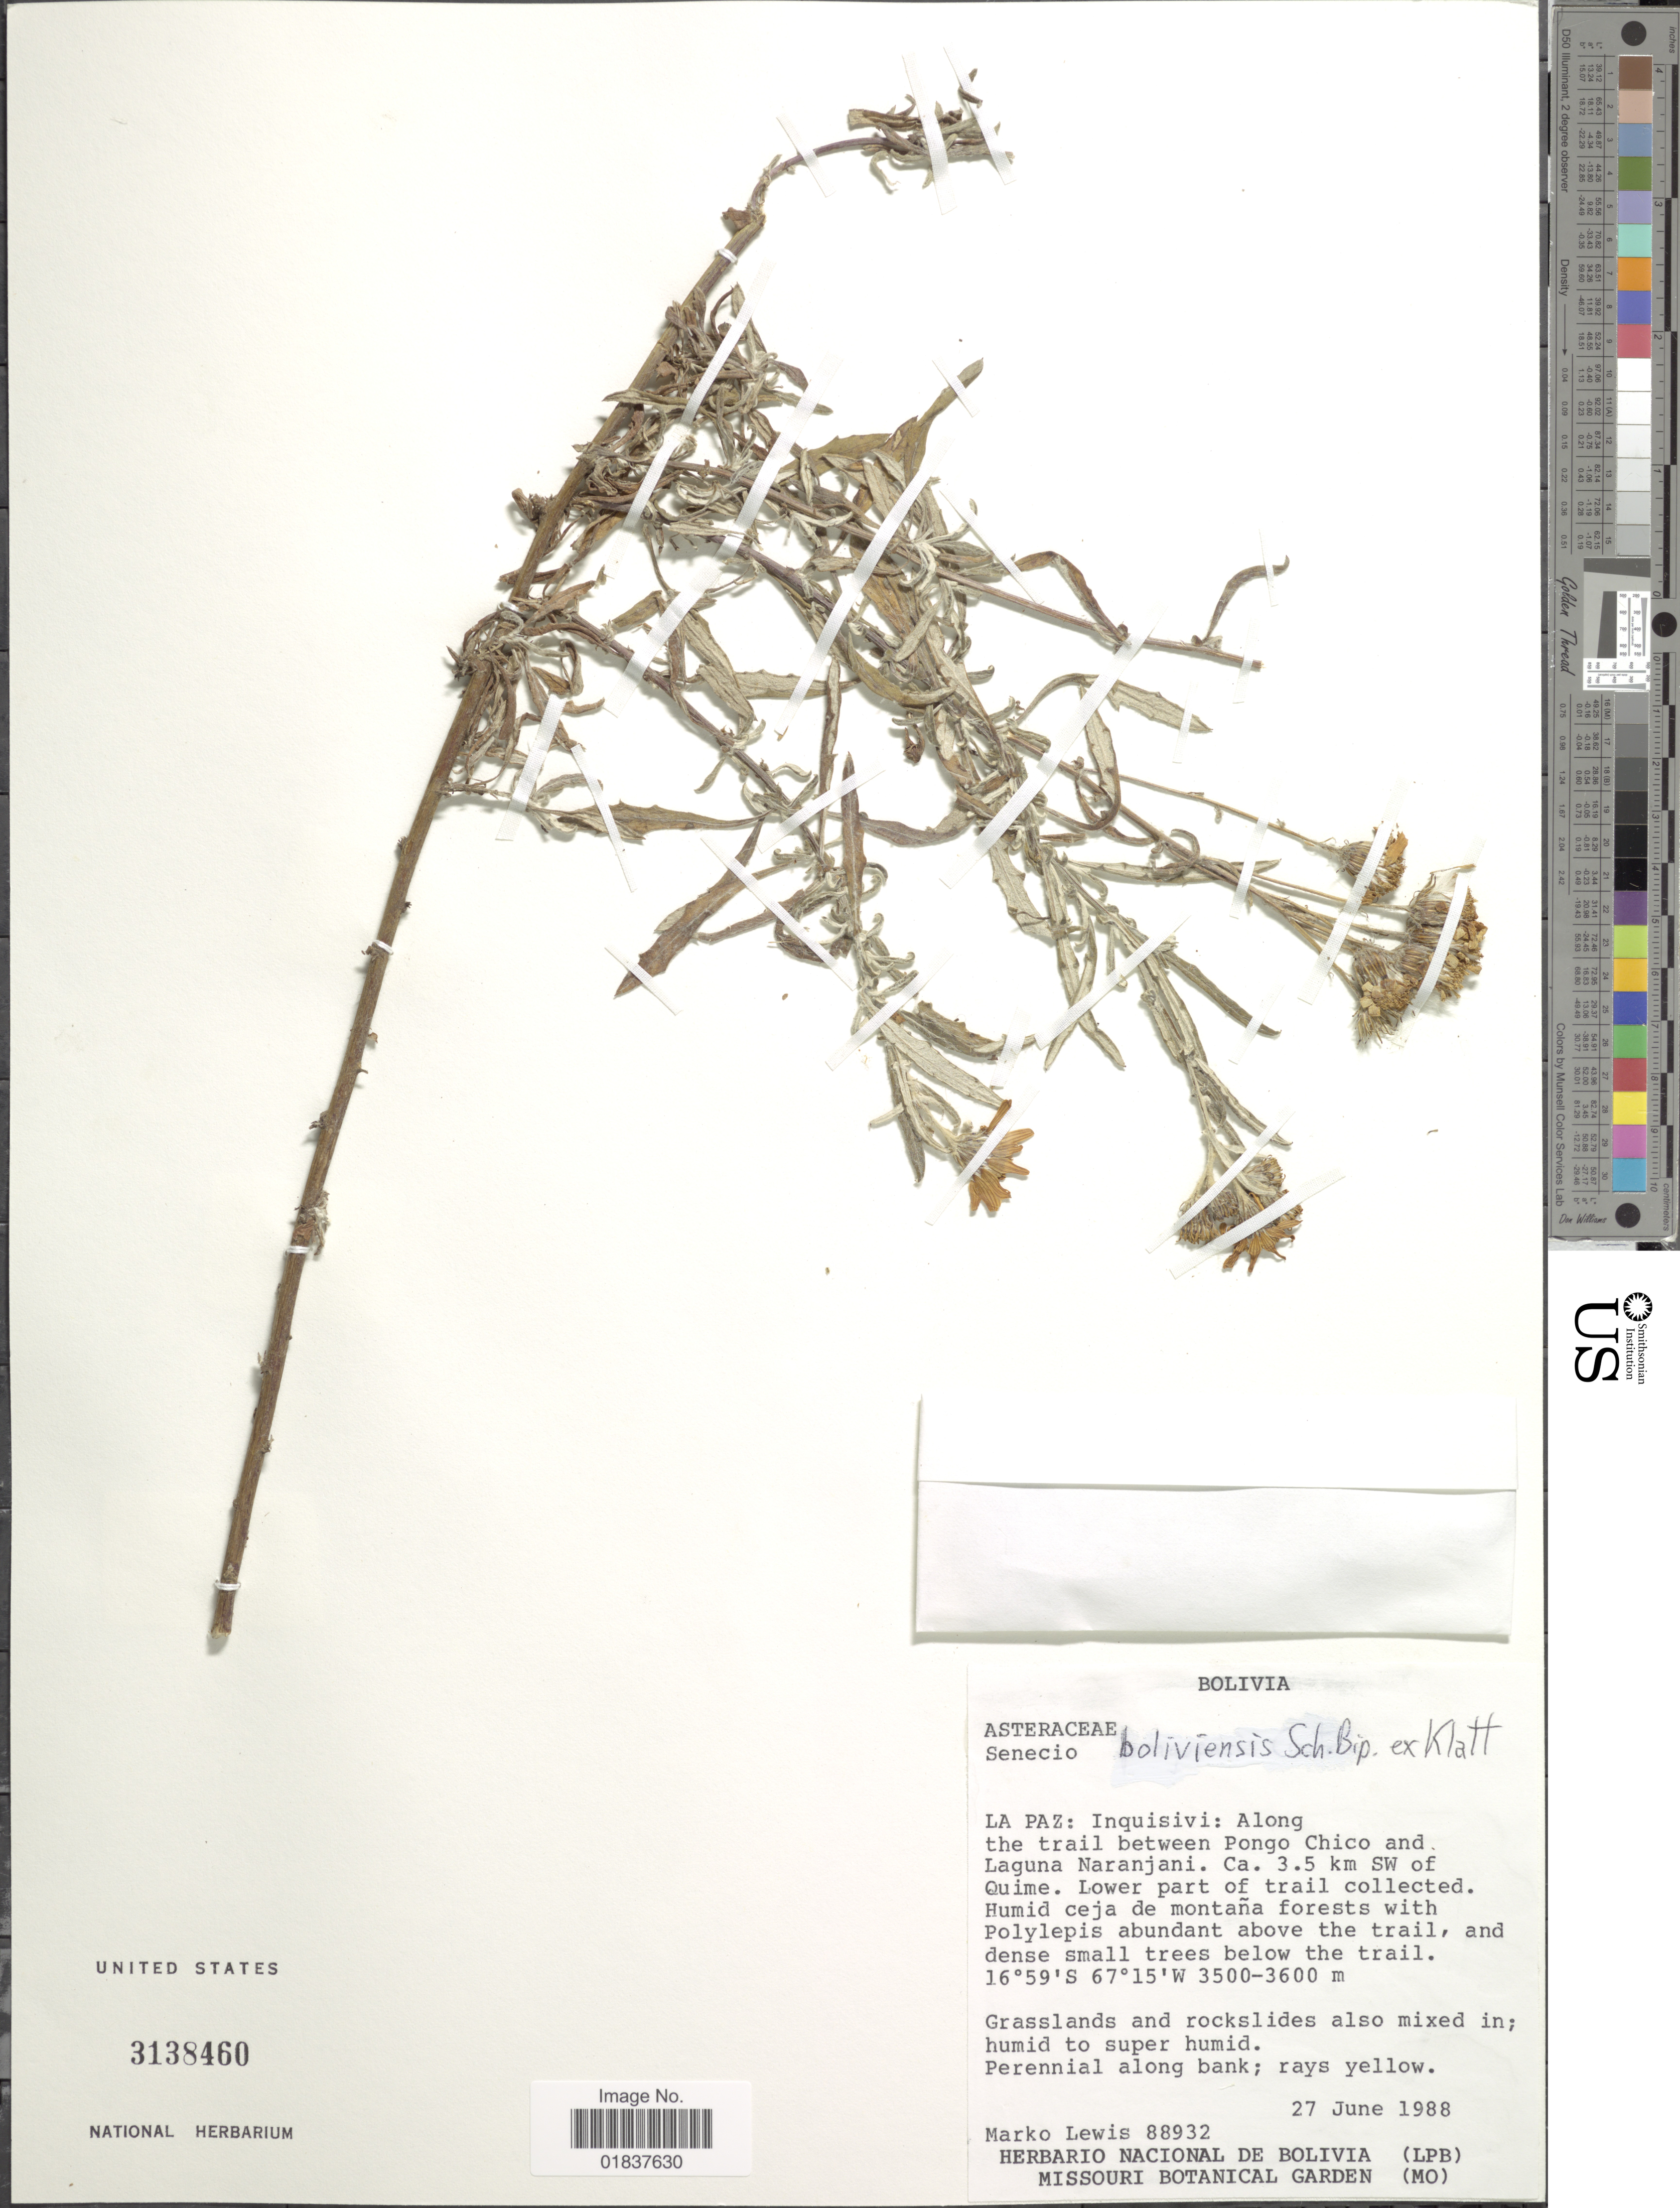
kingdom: Plantae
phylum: Tracheophyta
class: Magnoliopsida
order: Asterales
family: Asteraceae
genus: Senecio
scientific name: Senecio cochabambensis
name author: Cabrera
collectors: M. A. Lewis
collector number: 88932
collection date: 1988-06-27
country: Bolivia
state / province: La Paz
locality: Inquisivi, along the trail between Pongo Chico and Laguna Naranjani, ca 3.5 km SW of Quime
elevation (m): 3500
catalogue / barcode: US 3138460